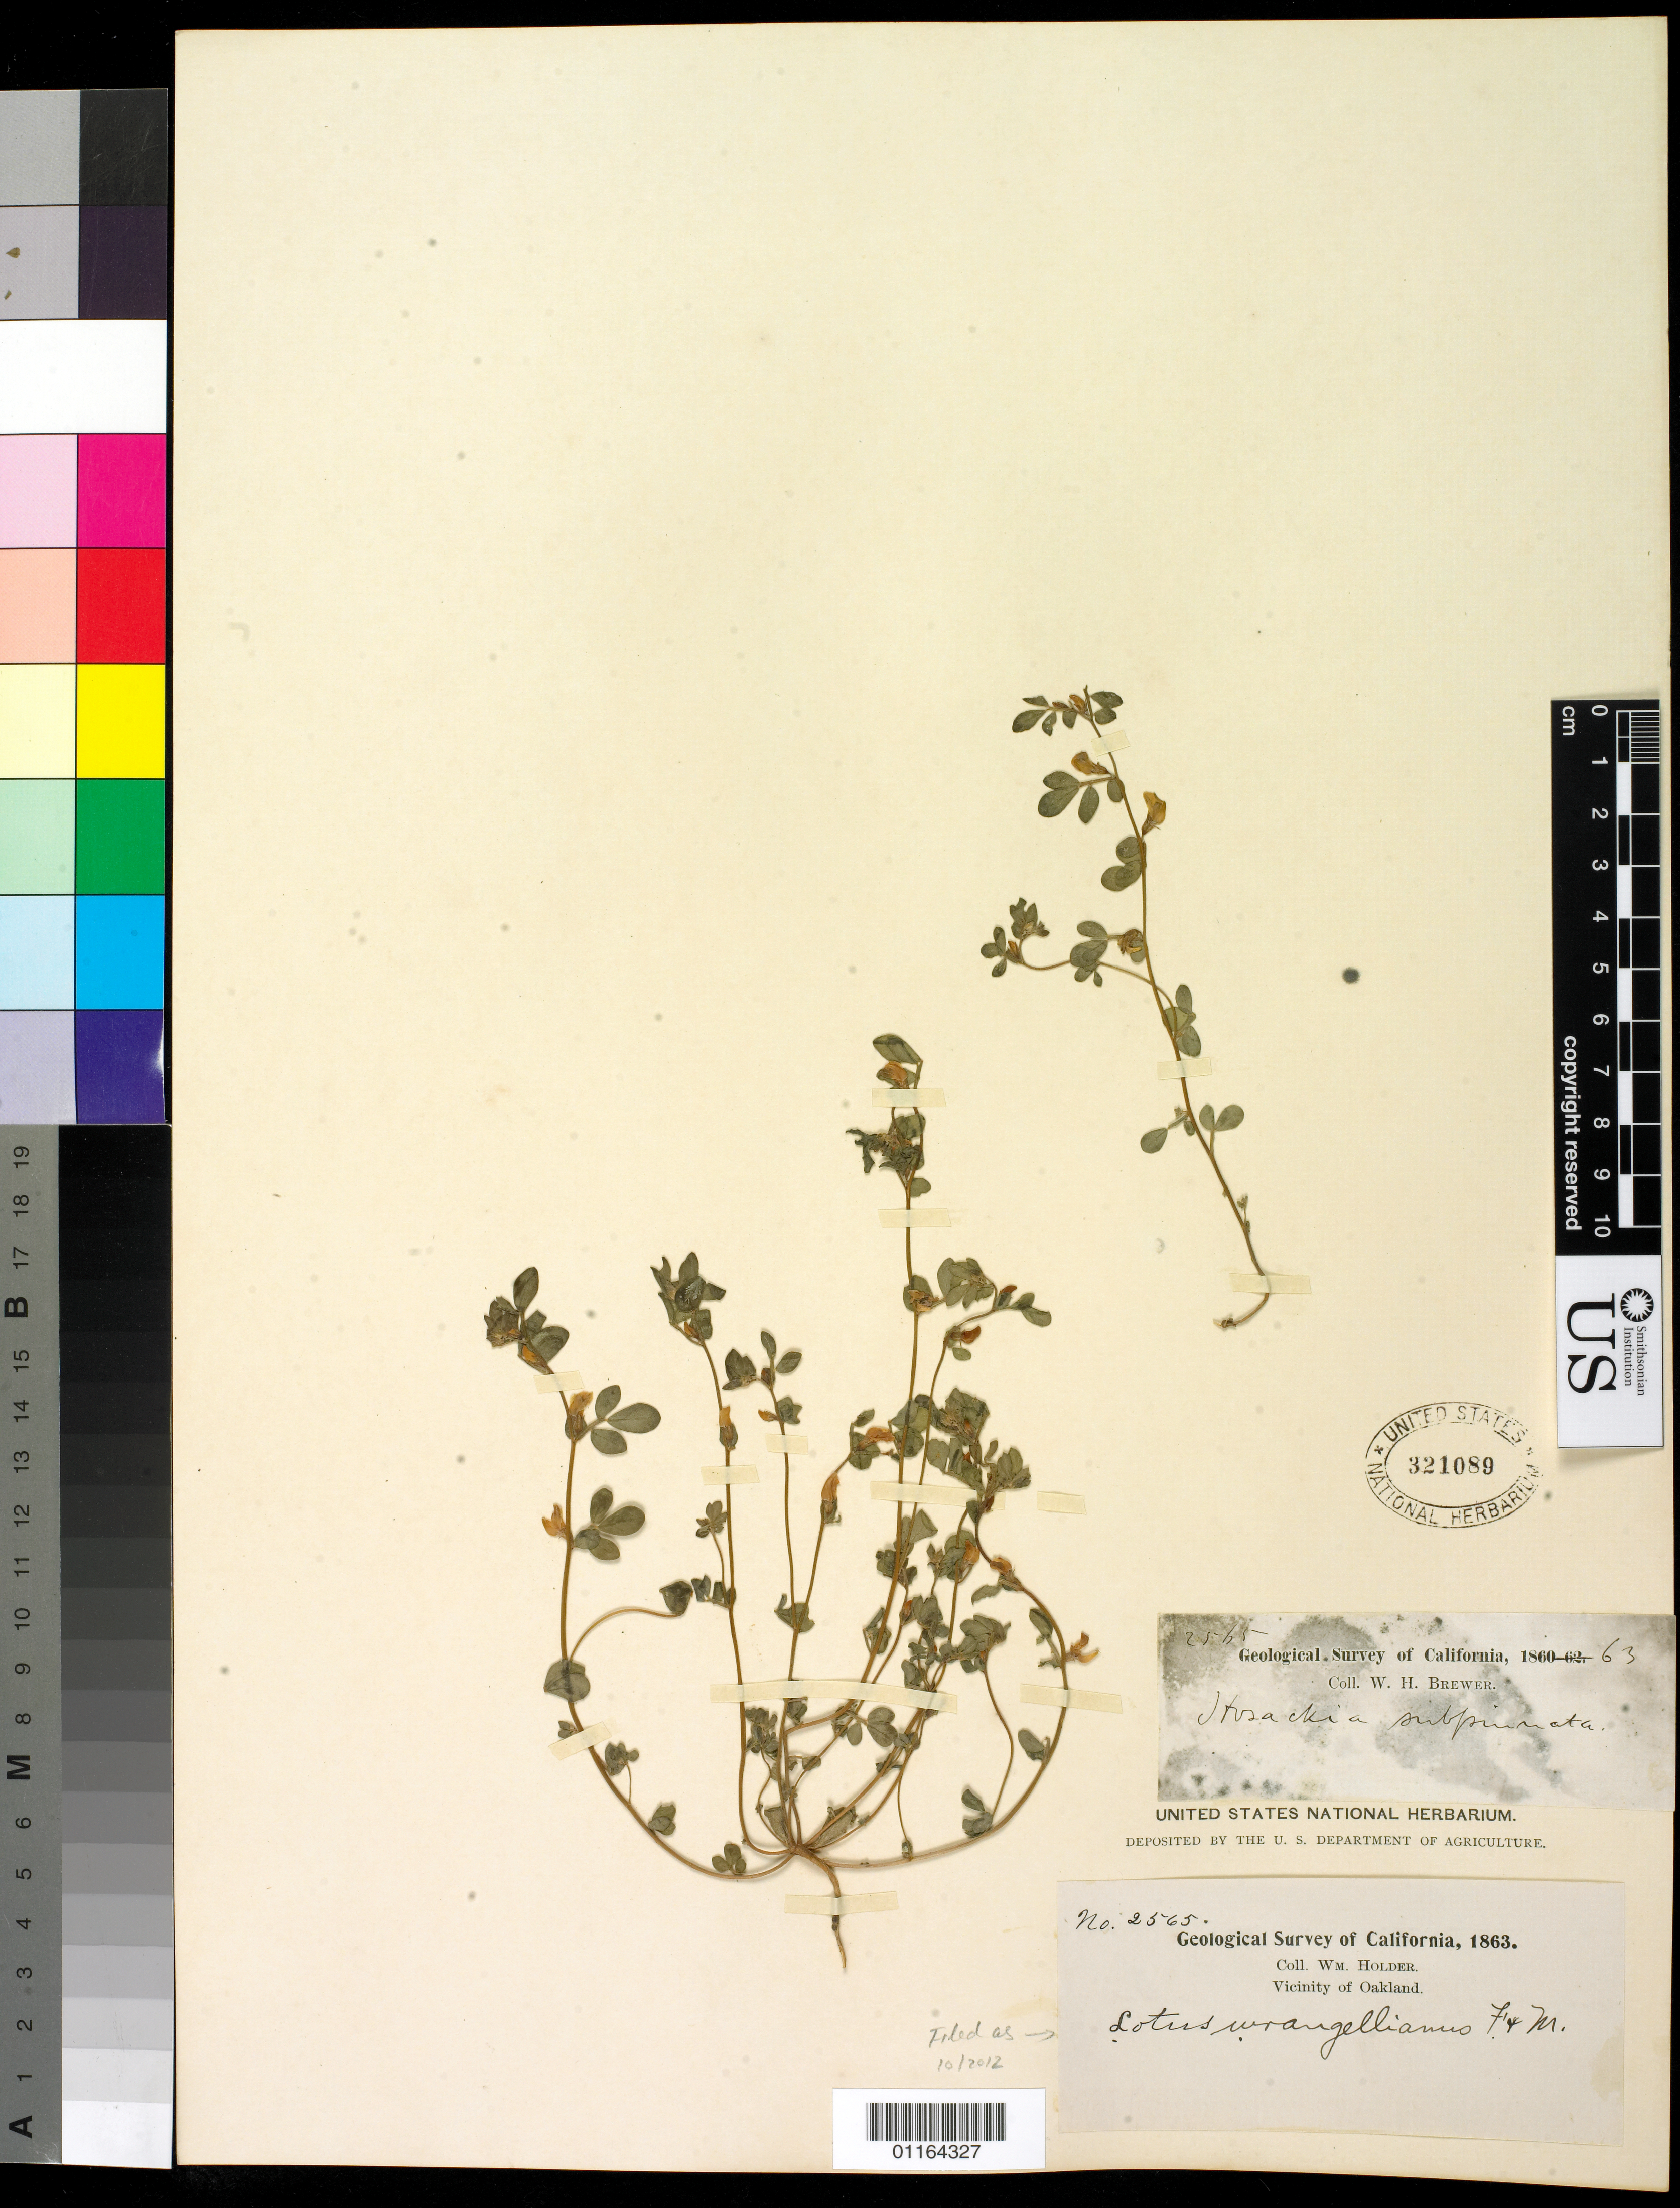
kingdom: Plantae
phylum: Tracheophyta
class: Magnoliopsida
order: Fabales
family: Fabaceae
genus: Acmispon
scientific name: Acmispon wrangelianus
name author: (Fisch. & C.A. Mey.) D.D. Sokoloff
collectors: W. Holder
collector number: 2565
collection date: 1863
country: United States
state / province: California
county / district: Alameda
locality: Vicinity of Oakland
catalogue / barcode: US 321089